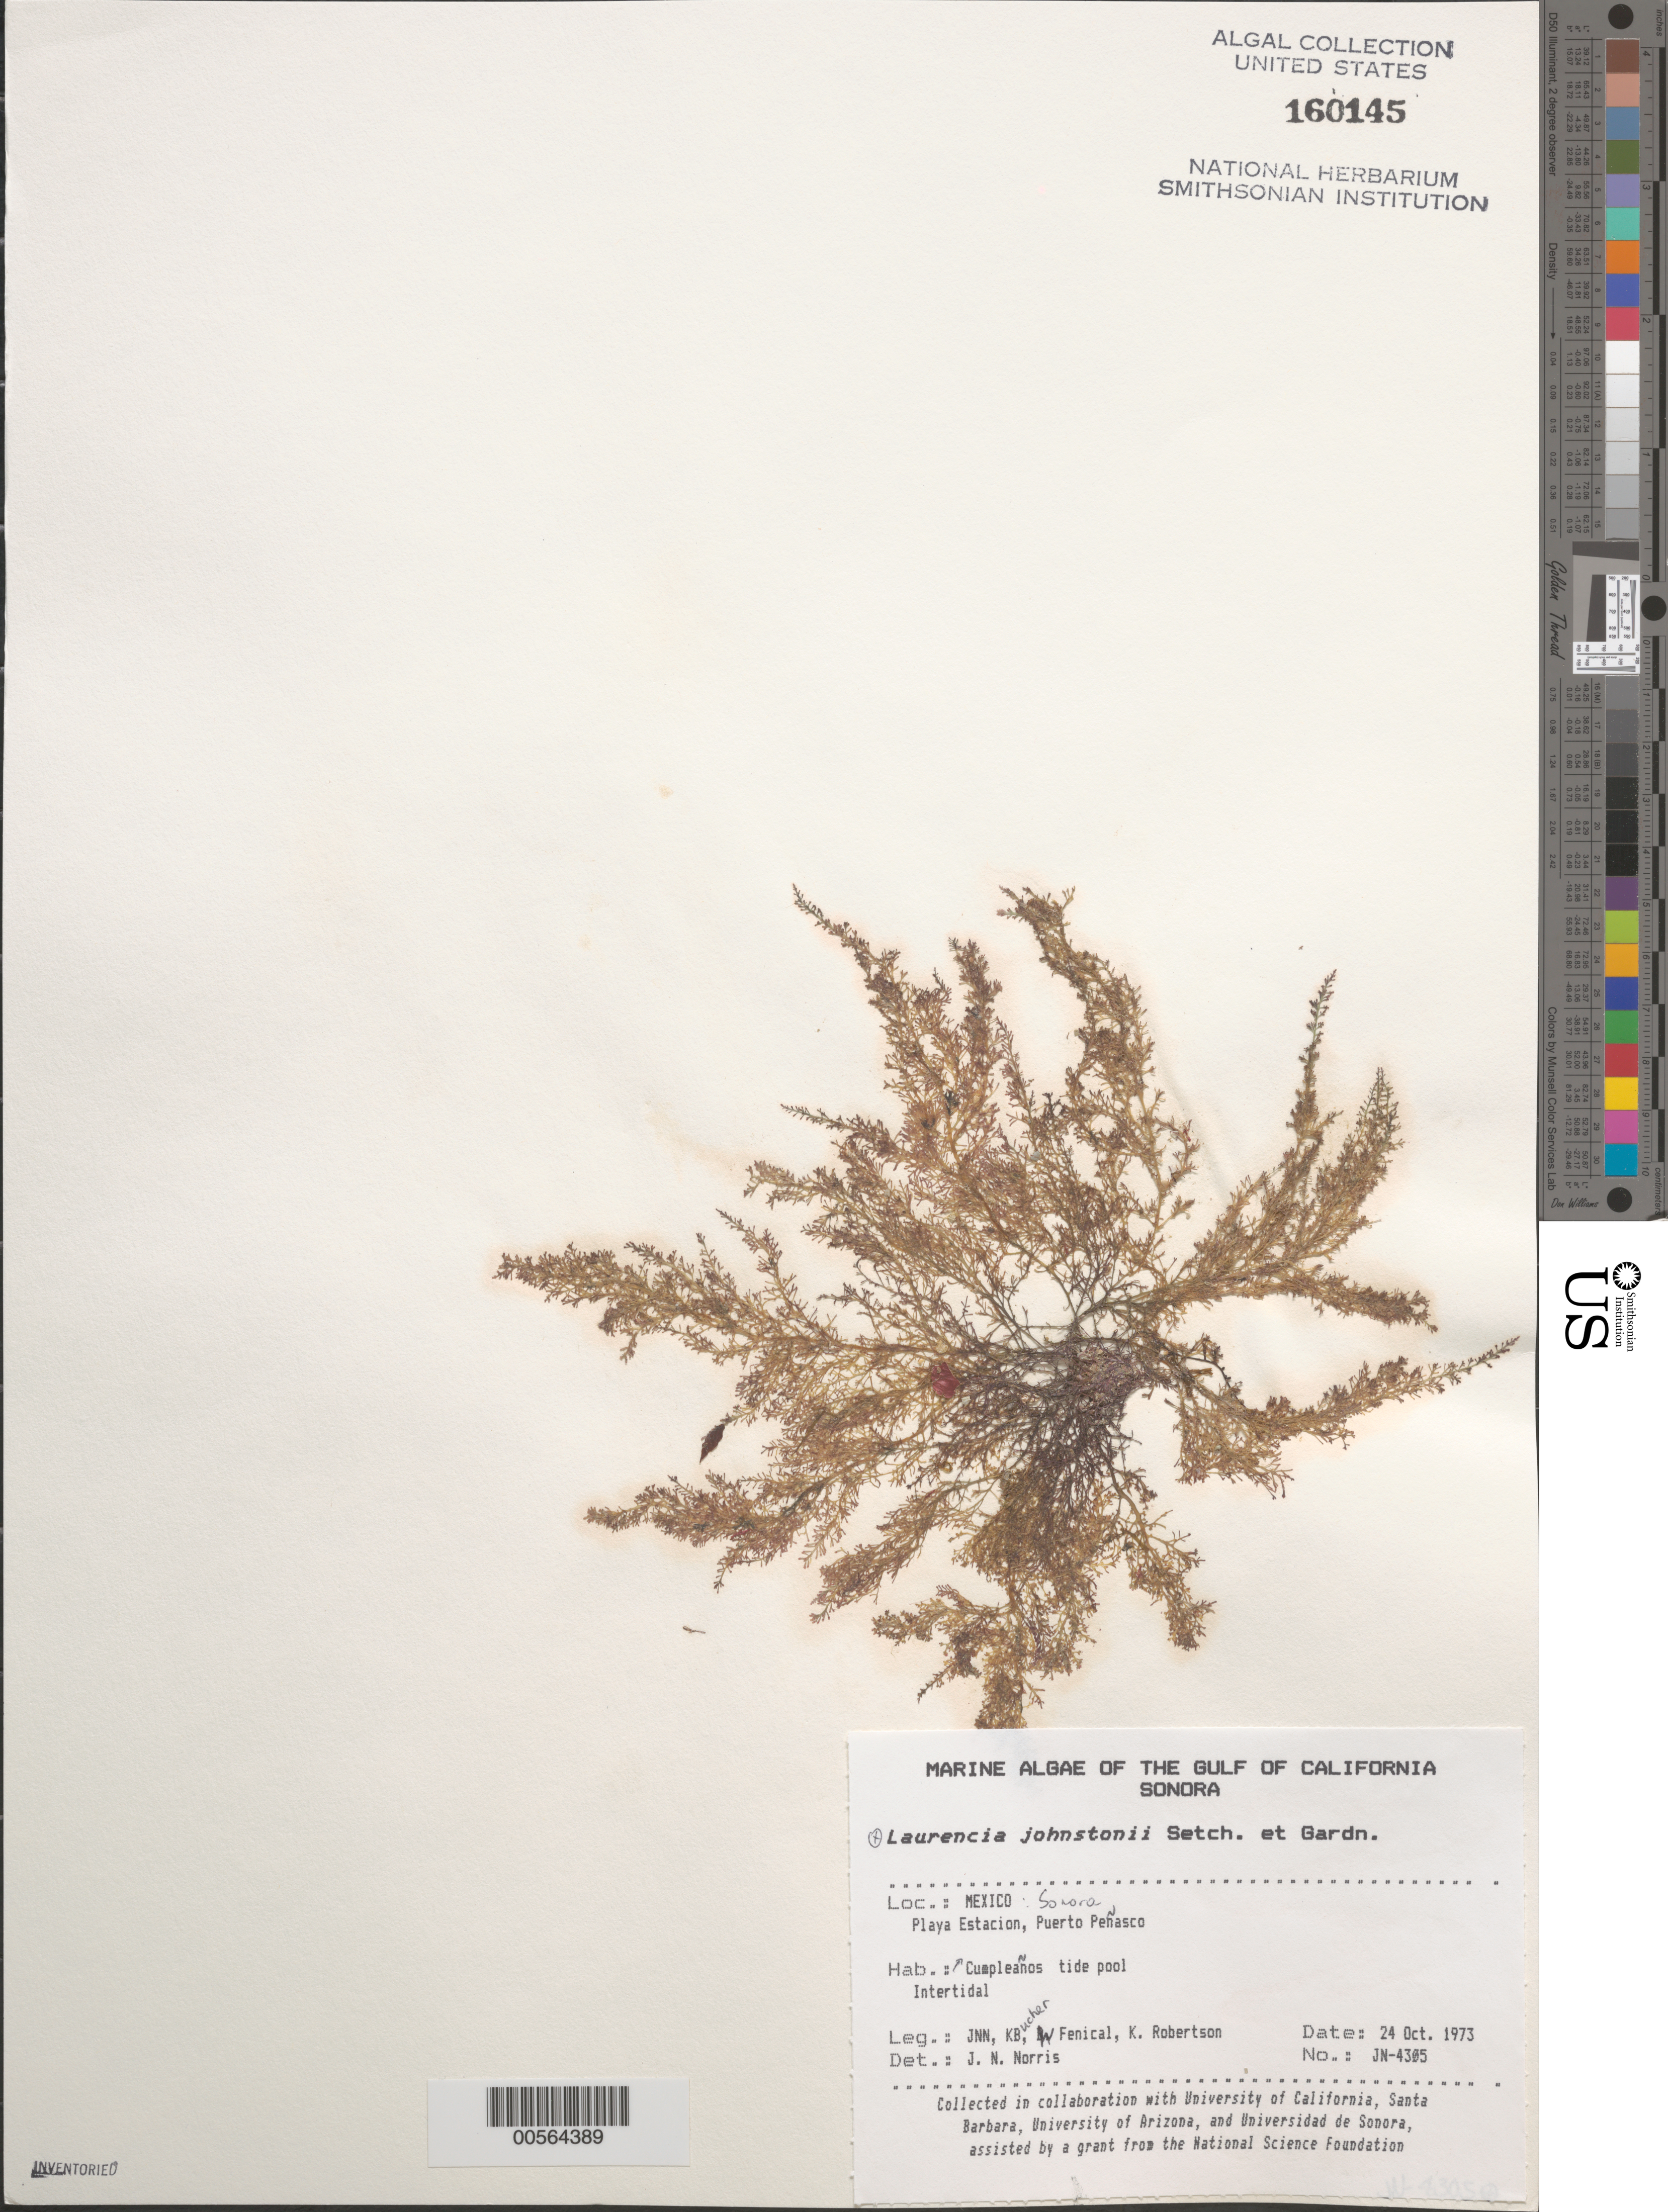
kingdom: Plantae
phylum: Rhodophyta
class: Florideophyceae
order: Ceramiales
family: Rhodomelaceae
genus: Laurencia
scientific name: Laurencia johnstonii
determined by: Norris, James N.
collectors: J. N. Norris, K. E. Bucher, W. Fenical & K. Robertson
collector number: JN-4305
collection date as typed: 24 Oct 1973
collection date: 1973-10-24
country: Mexico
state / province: Sonora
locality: Playa Estacion, Puerto Penasco, Cumpleanos Tide Pool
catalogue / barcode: US 160145